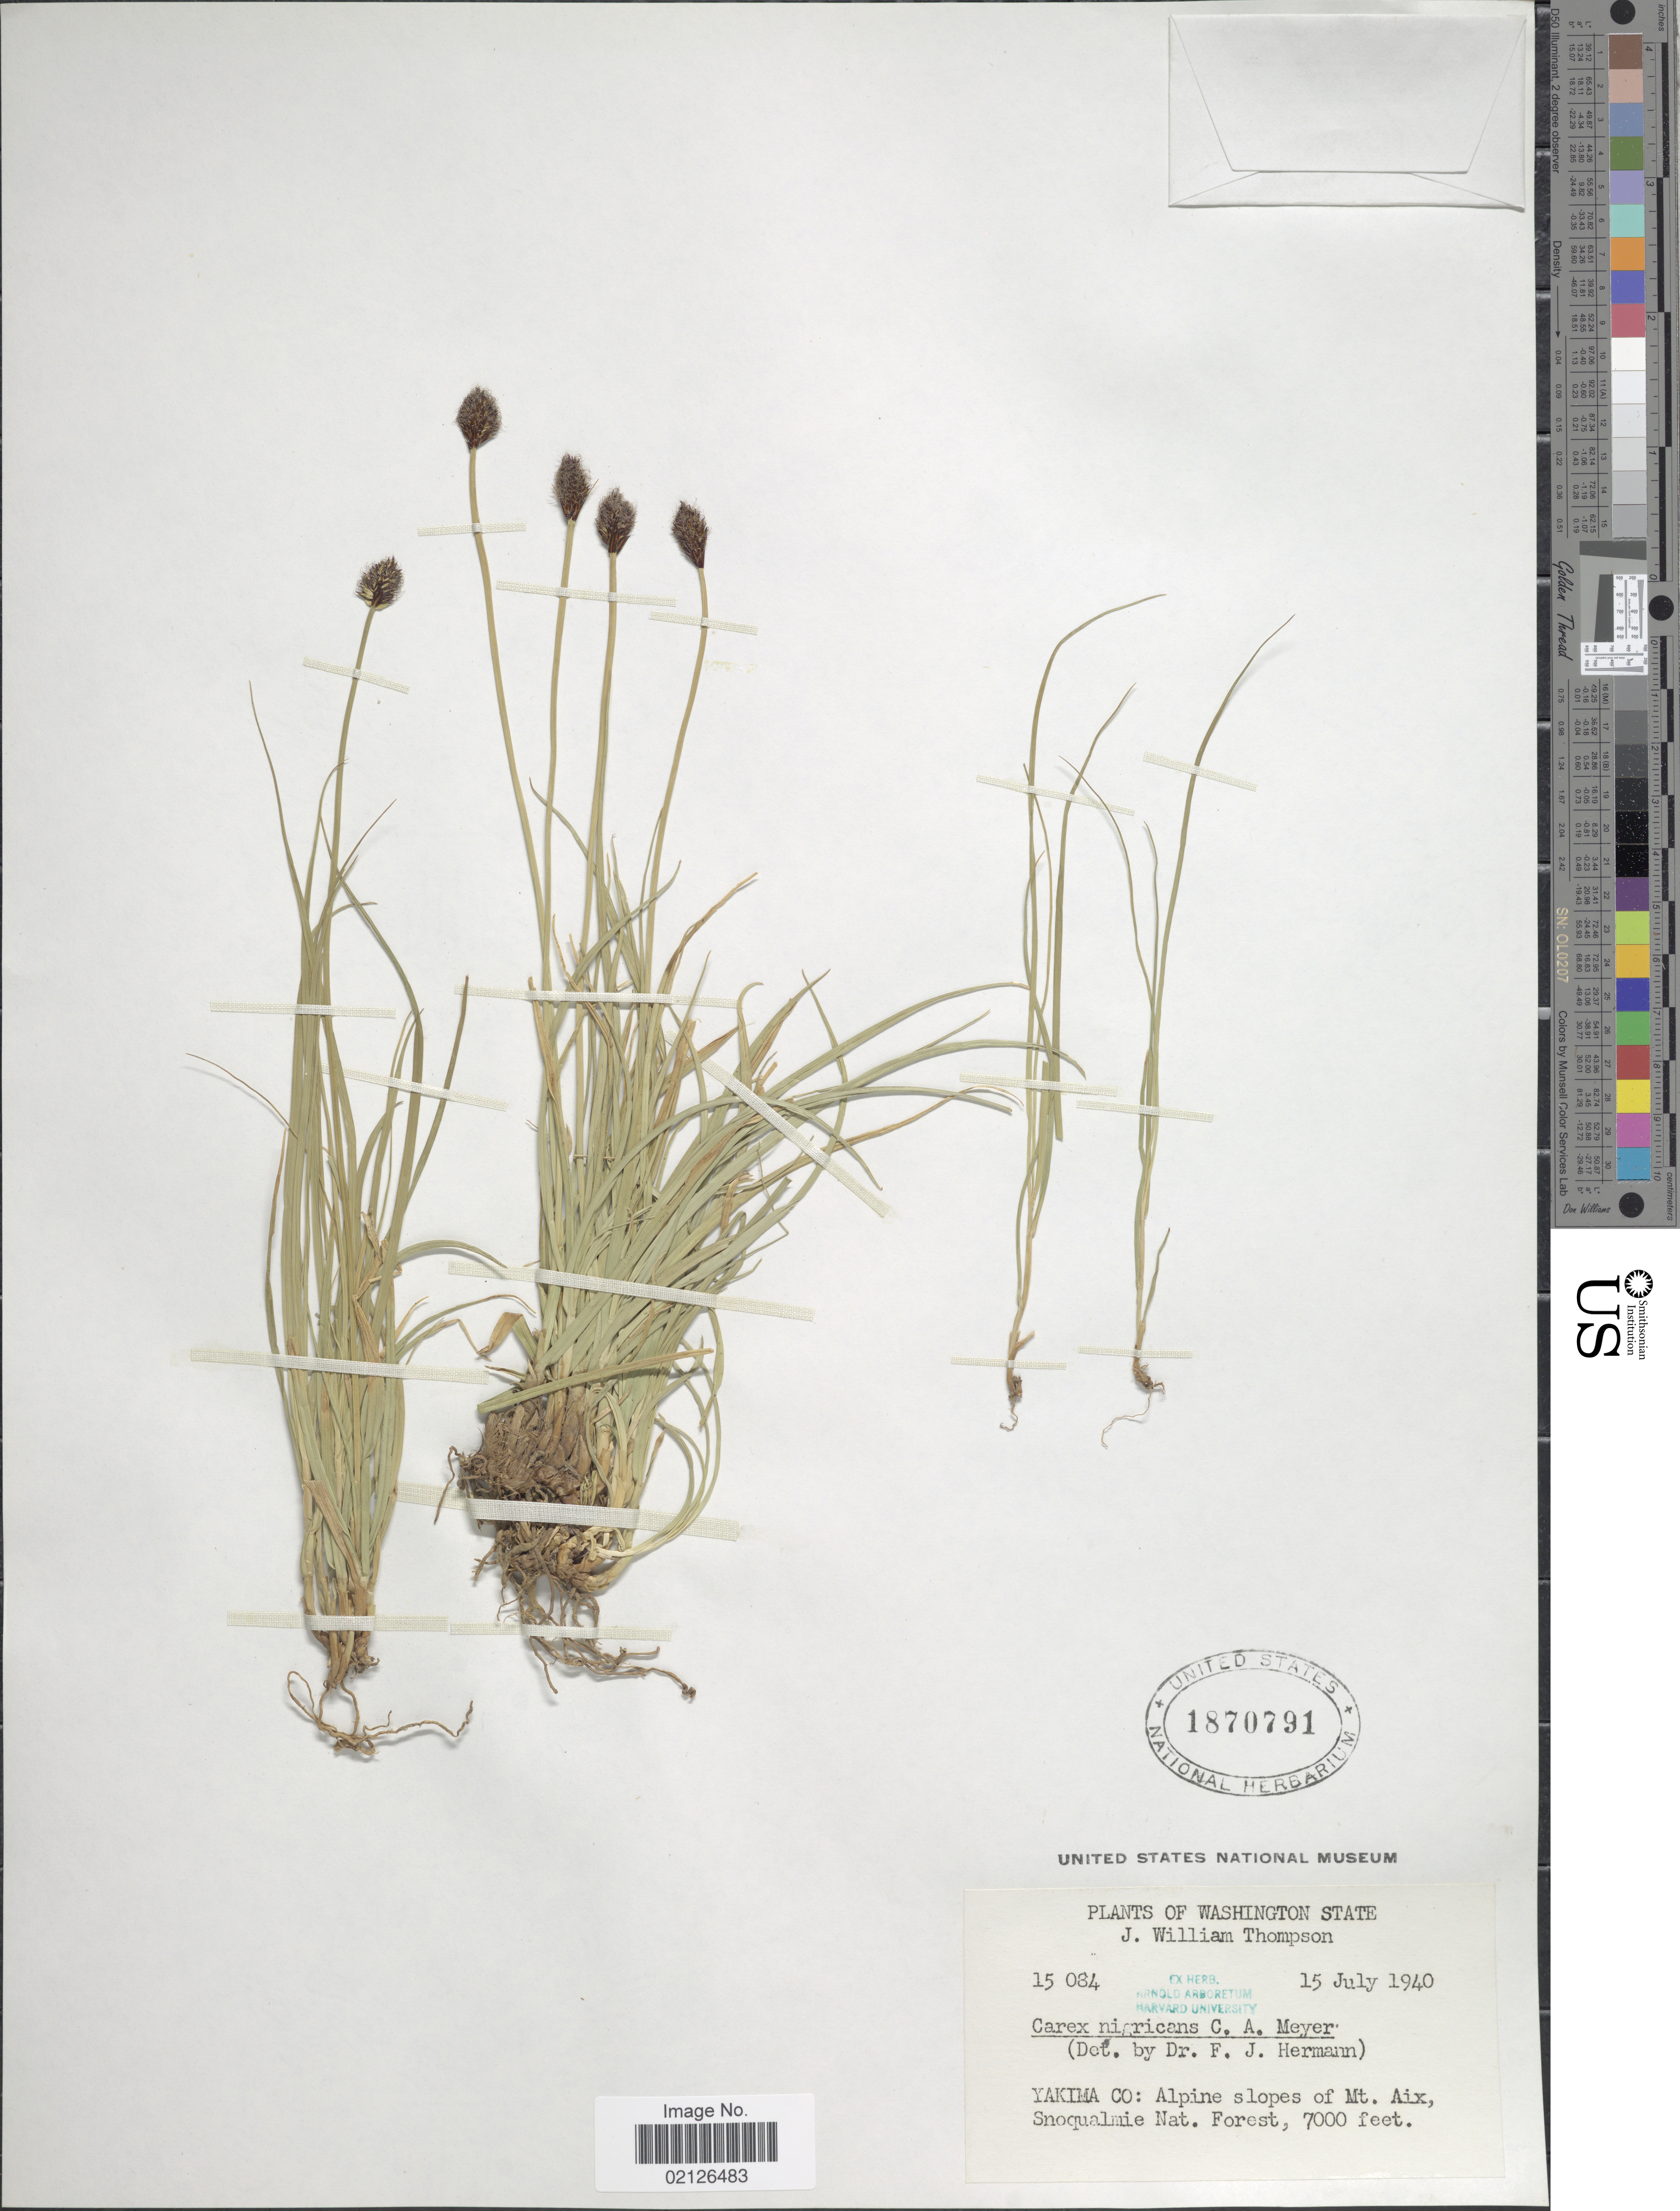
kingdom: Plantae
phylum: Tracheophyta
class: Liliopsida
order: Poales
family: Cyperaceae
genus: Carex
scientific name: Carex nigricans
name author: C.A. Mey.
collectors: J. W. Thompson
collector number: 15084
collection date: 1940-07-15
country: United States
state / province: Washington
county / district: Yakima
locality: Yakima Co: Alpine slopes of Mt. Aix, Snoqualmie Nat. Forest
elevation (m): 2134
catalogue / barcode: US 1870791